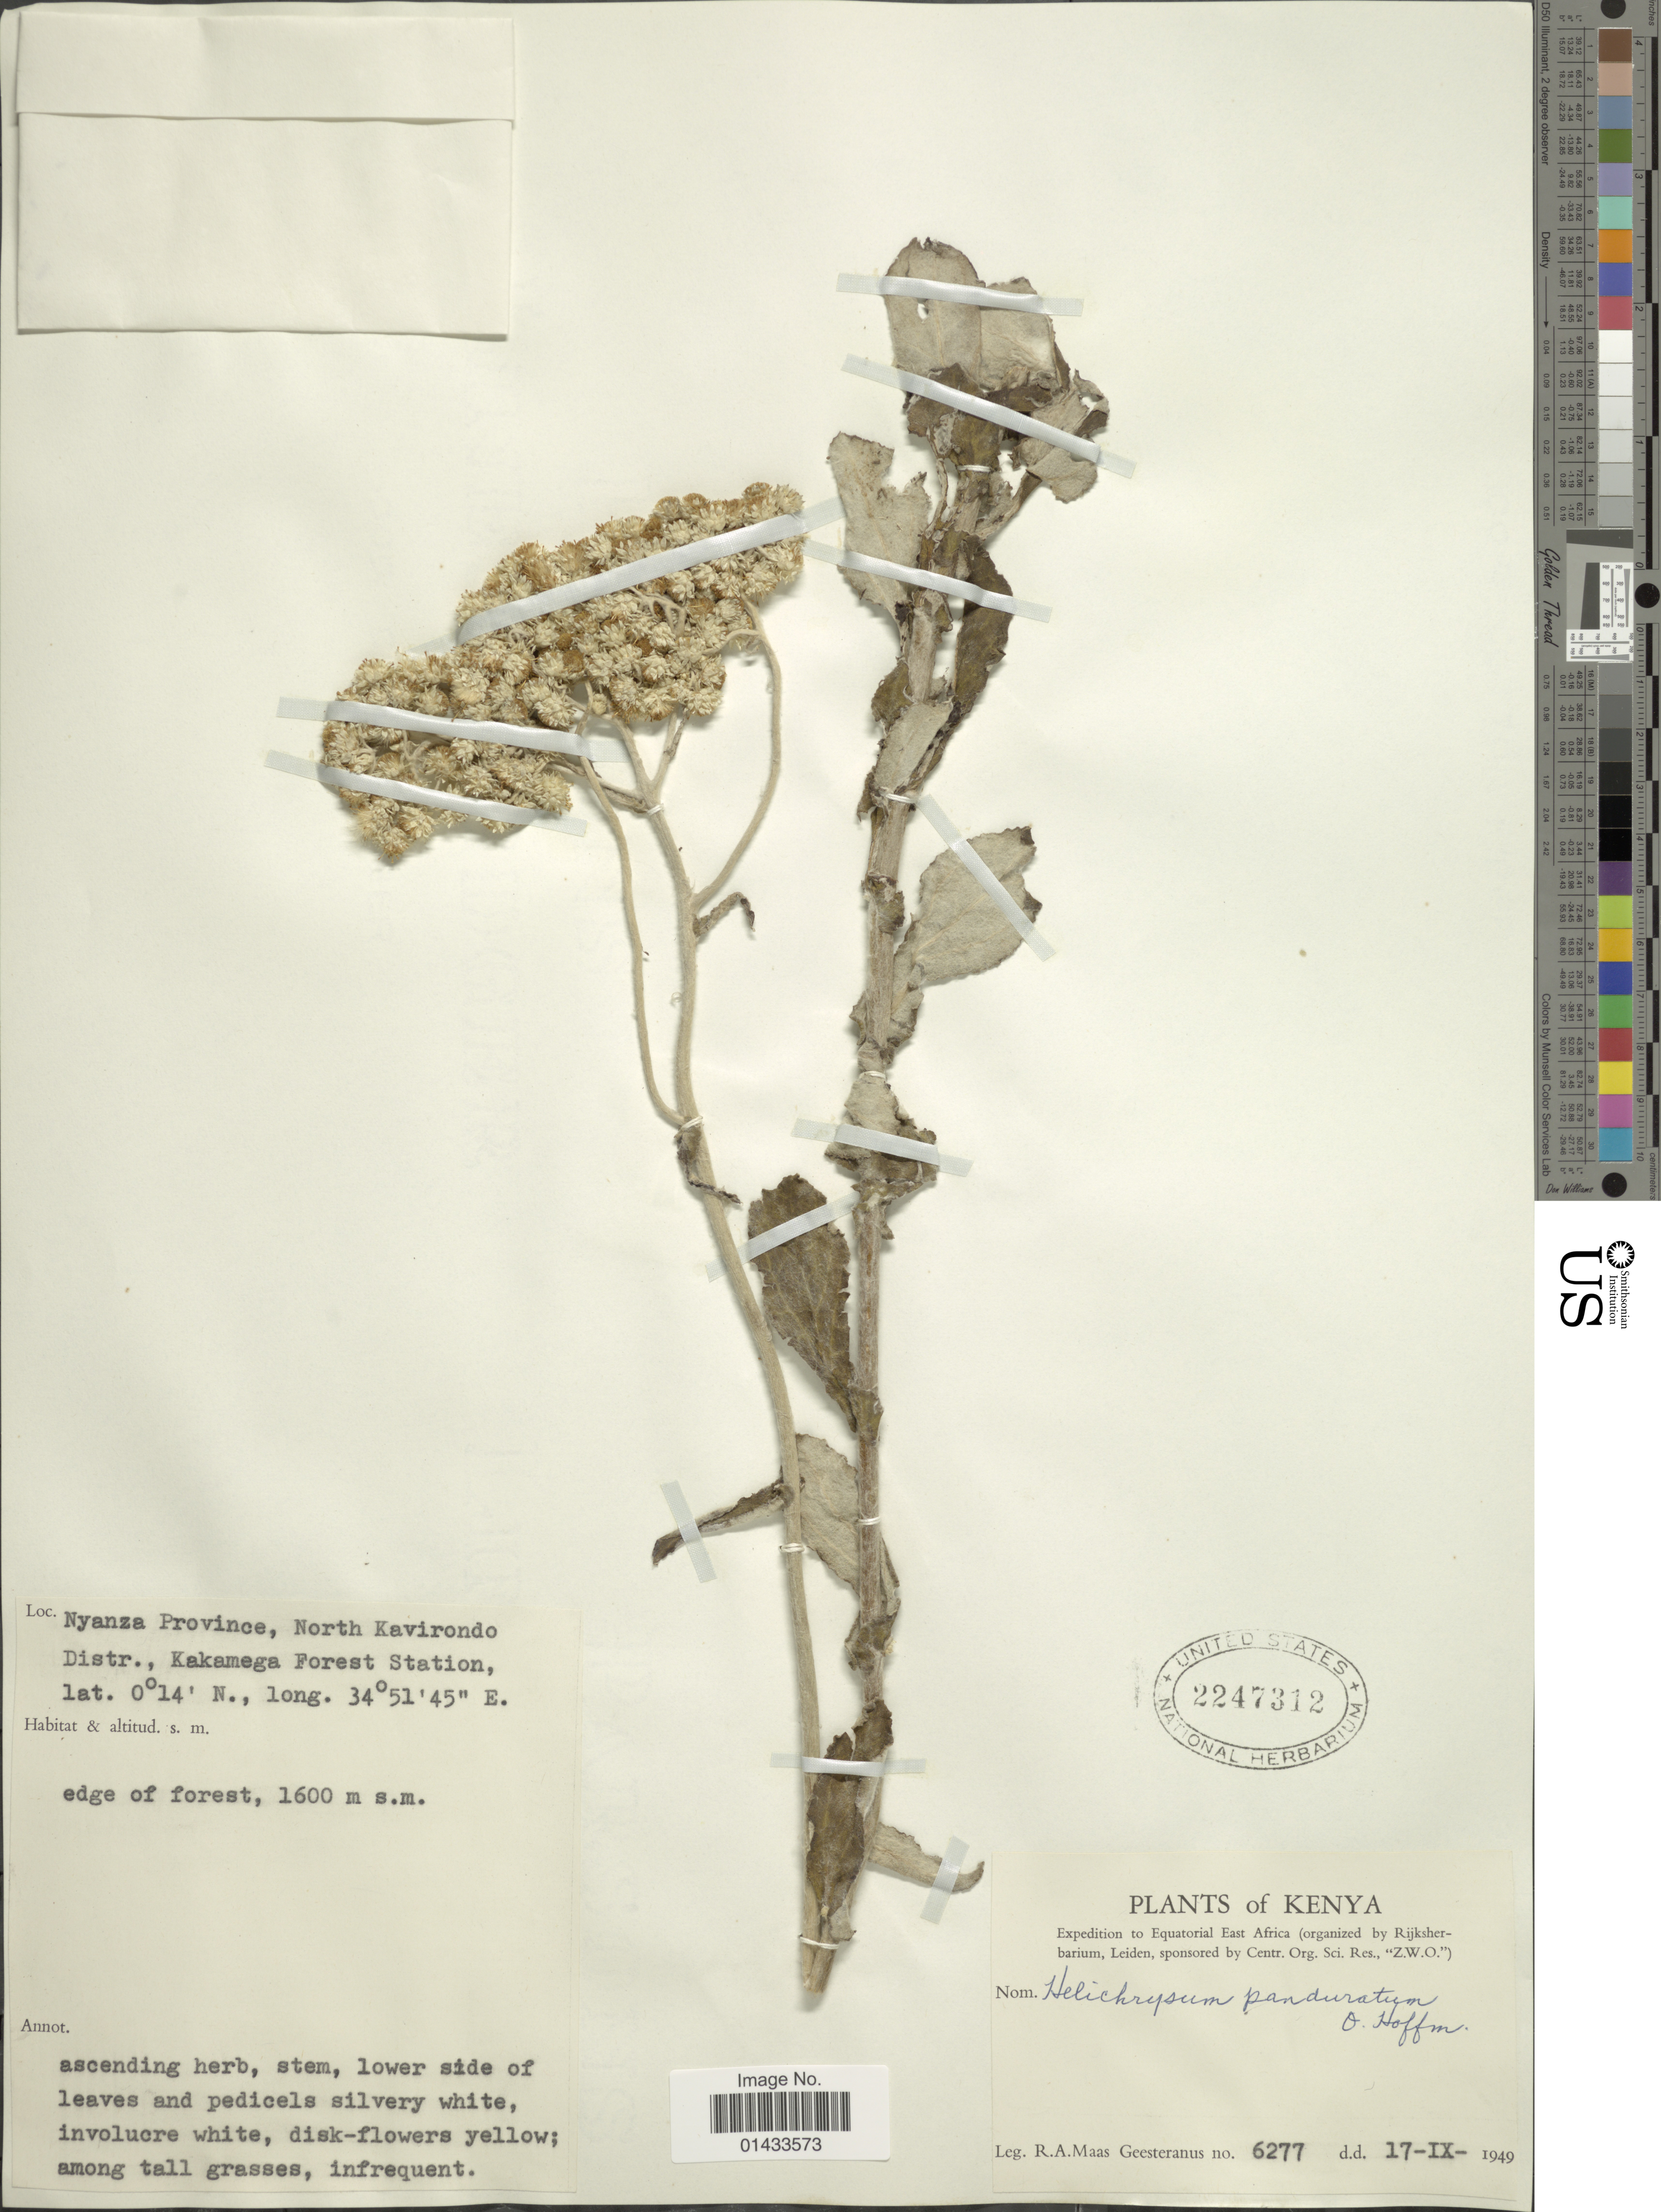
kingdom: Plantae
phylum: Tracheophyta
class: Magnoliopsida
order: Asterales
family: Asteraceae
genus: Helichrysum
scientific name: Helichrysum panduratum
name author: O. Hoffm.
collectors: R. A. Maas Geesteranus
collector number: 6277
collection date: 1949-09-17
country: Kenya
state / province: Kisumu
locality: Nyanza Province, North Kavirondo Distr., Kakamega Forest Station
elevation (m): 1600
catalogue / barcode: US 2247312